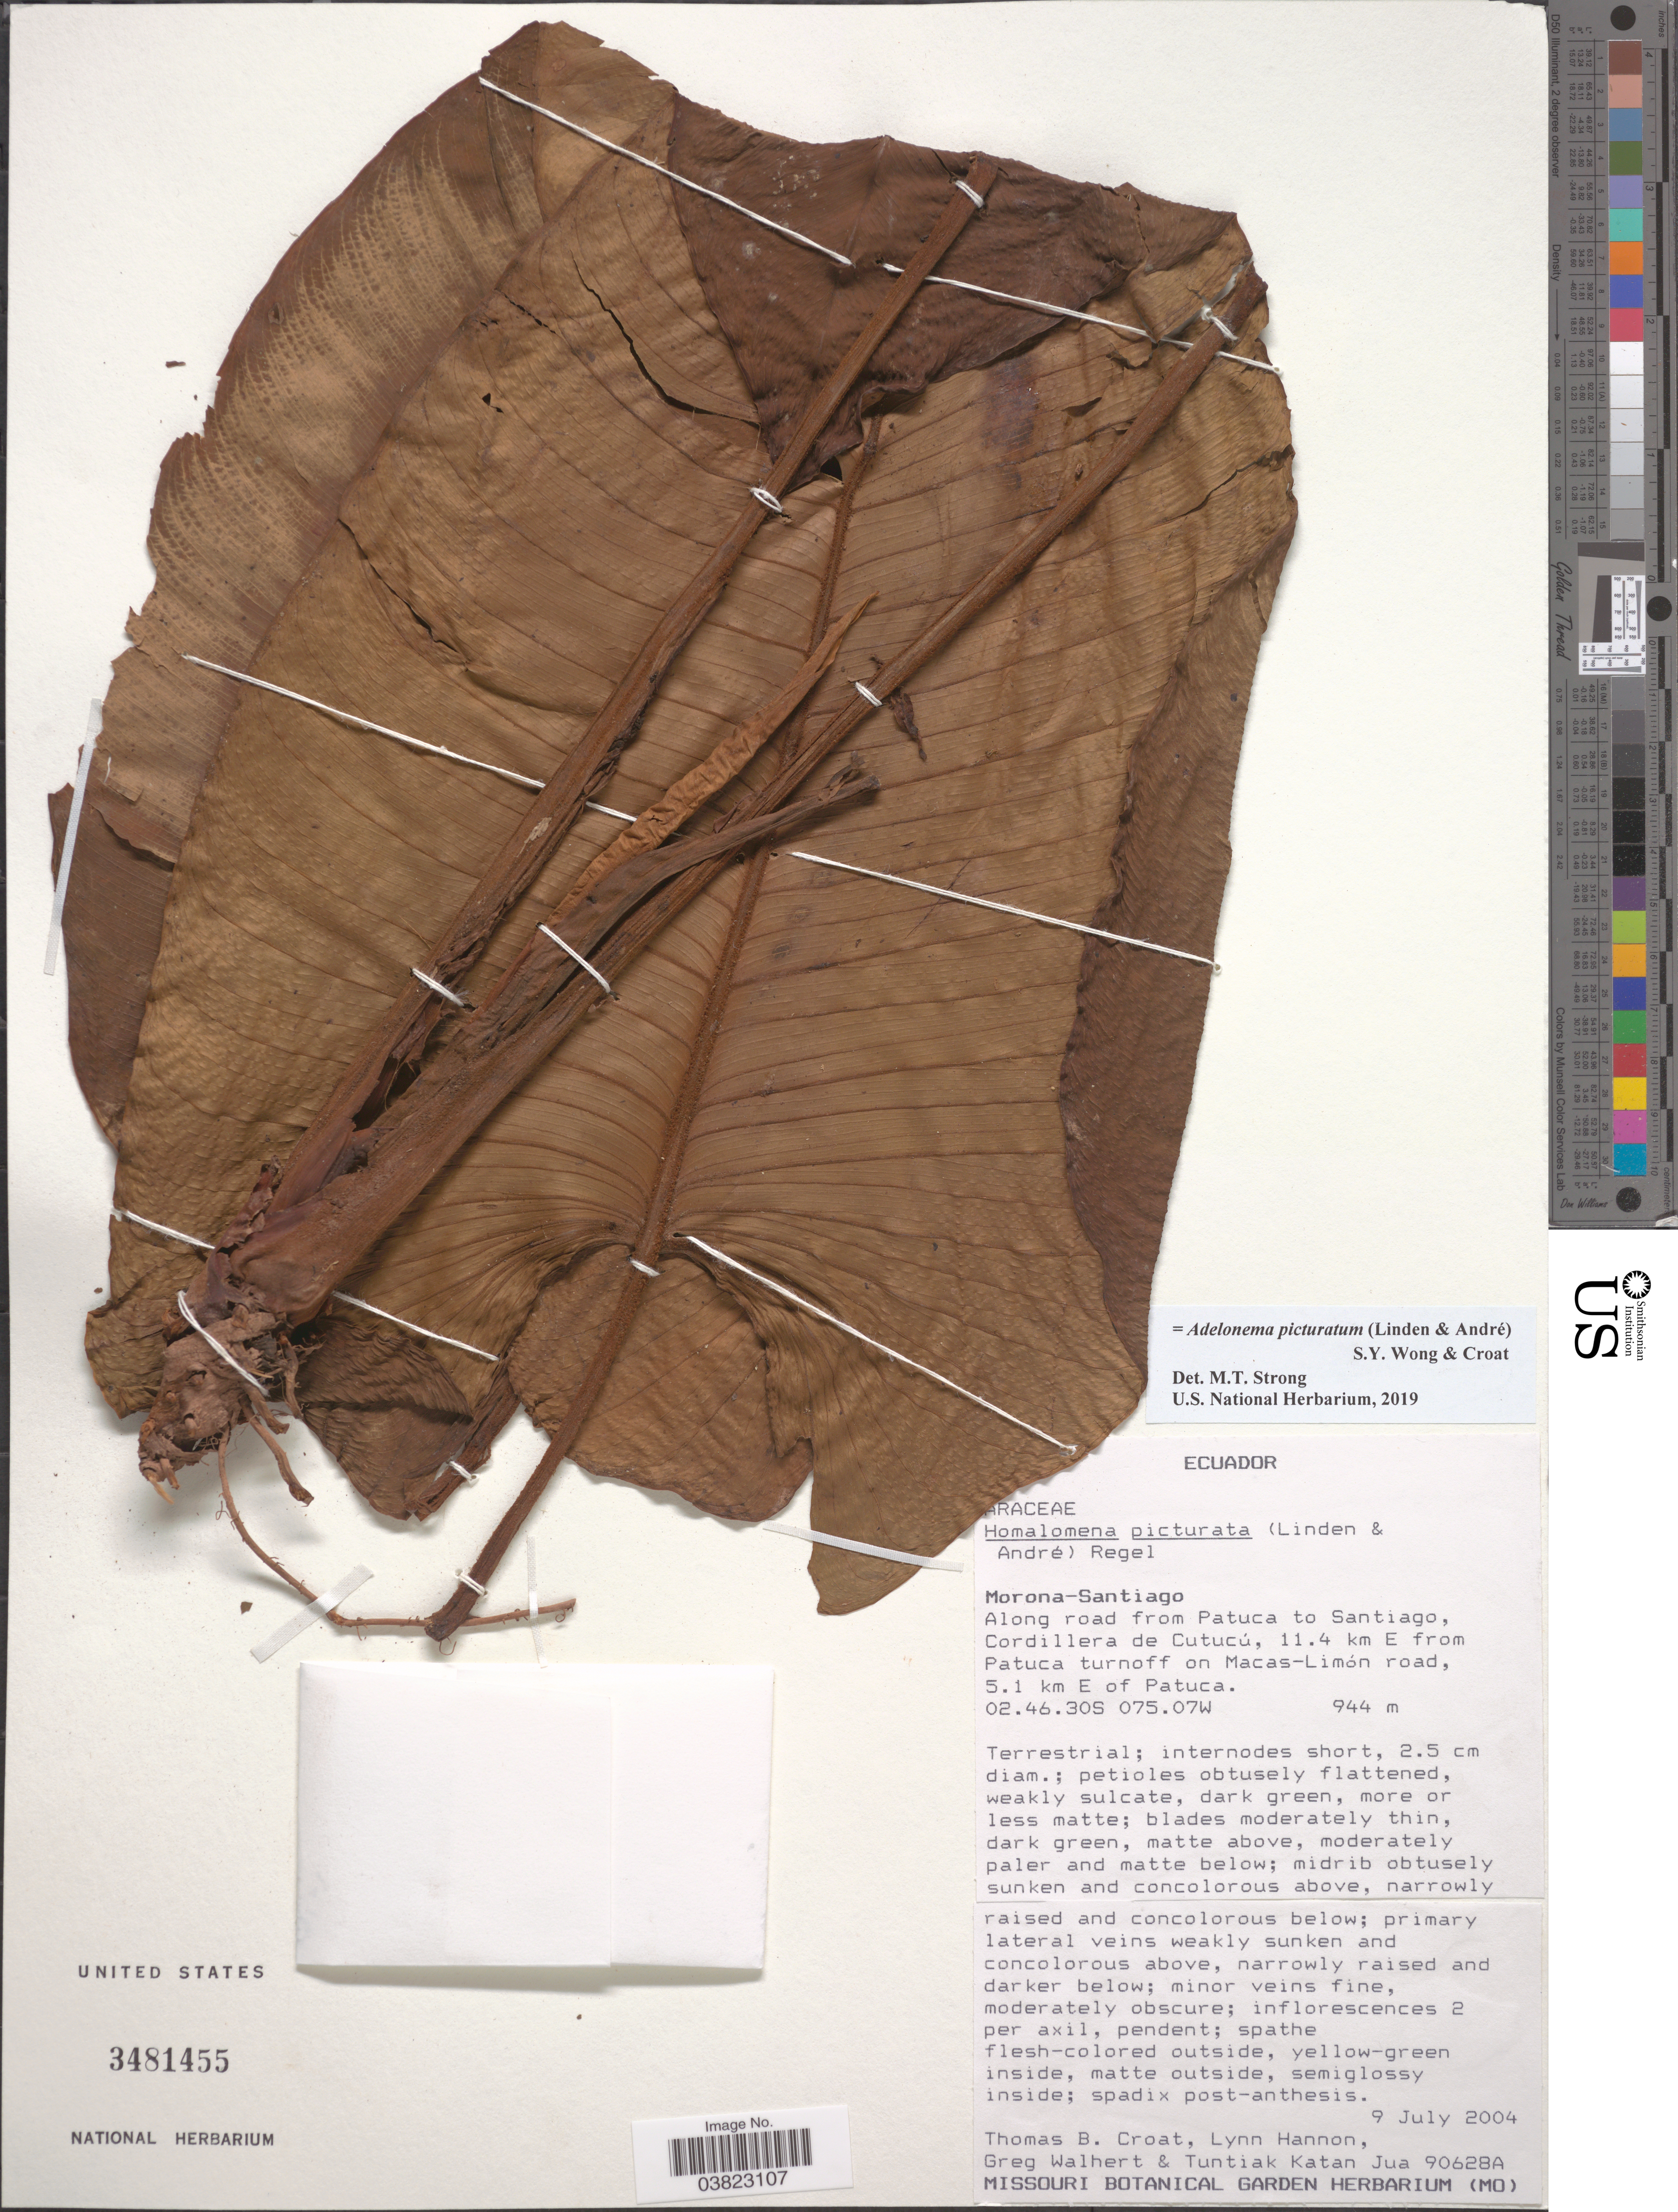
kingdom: Plantae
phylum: Tracheophyta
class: Liliopsida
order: Alismatales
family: Araceae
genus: Adelonema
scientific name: Adelonema picturatum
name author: (Linden & André) S.Y. Wong & Croat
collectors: T. B. Croat, L. Hannon, G. Walhert & T. Katan Jua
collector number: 90628A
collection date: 2004-07-09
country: Ecuador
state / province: Morona-Santiago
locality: Along road from Patuca to Santiago, Cordillera de Cutucú, 11.4 km E from Patuca turnoff on Macas-Limón road, 5.1 km E of Patuca.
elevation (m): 944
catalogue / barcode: US 3481455